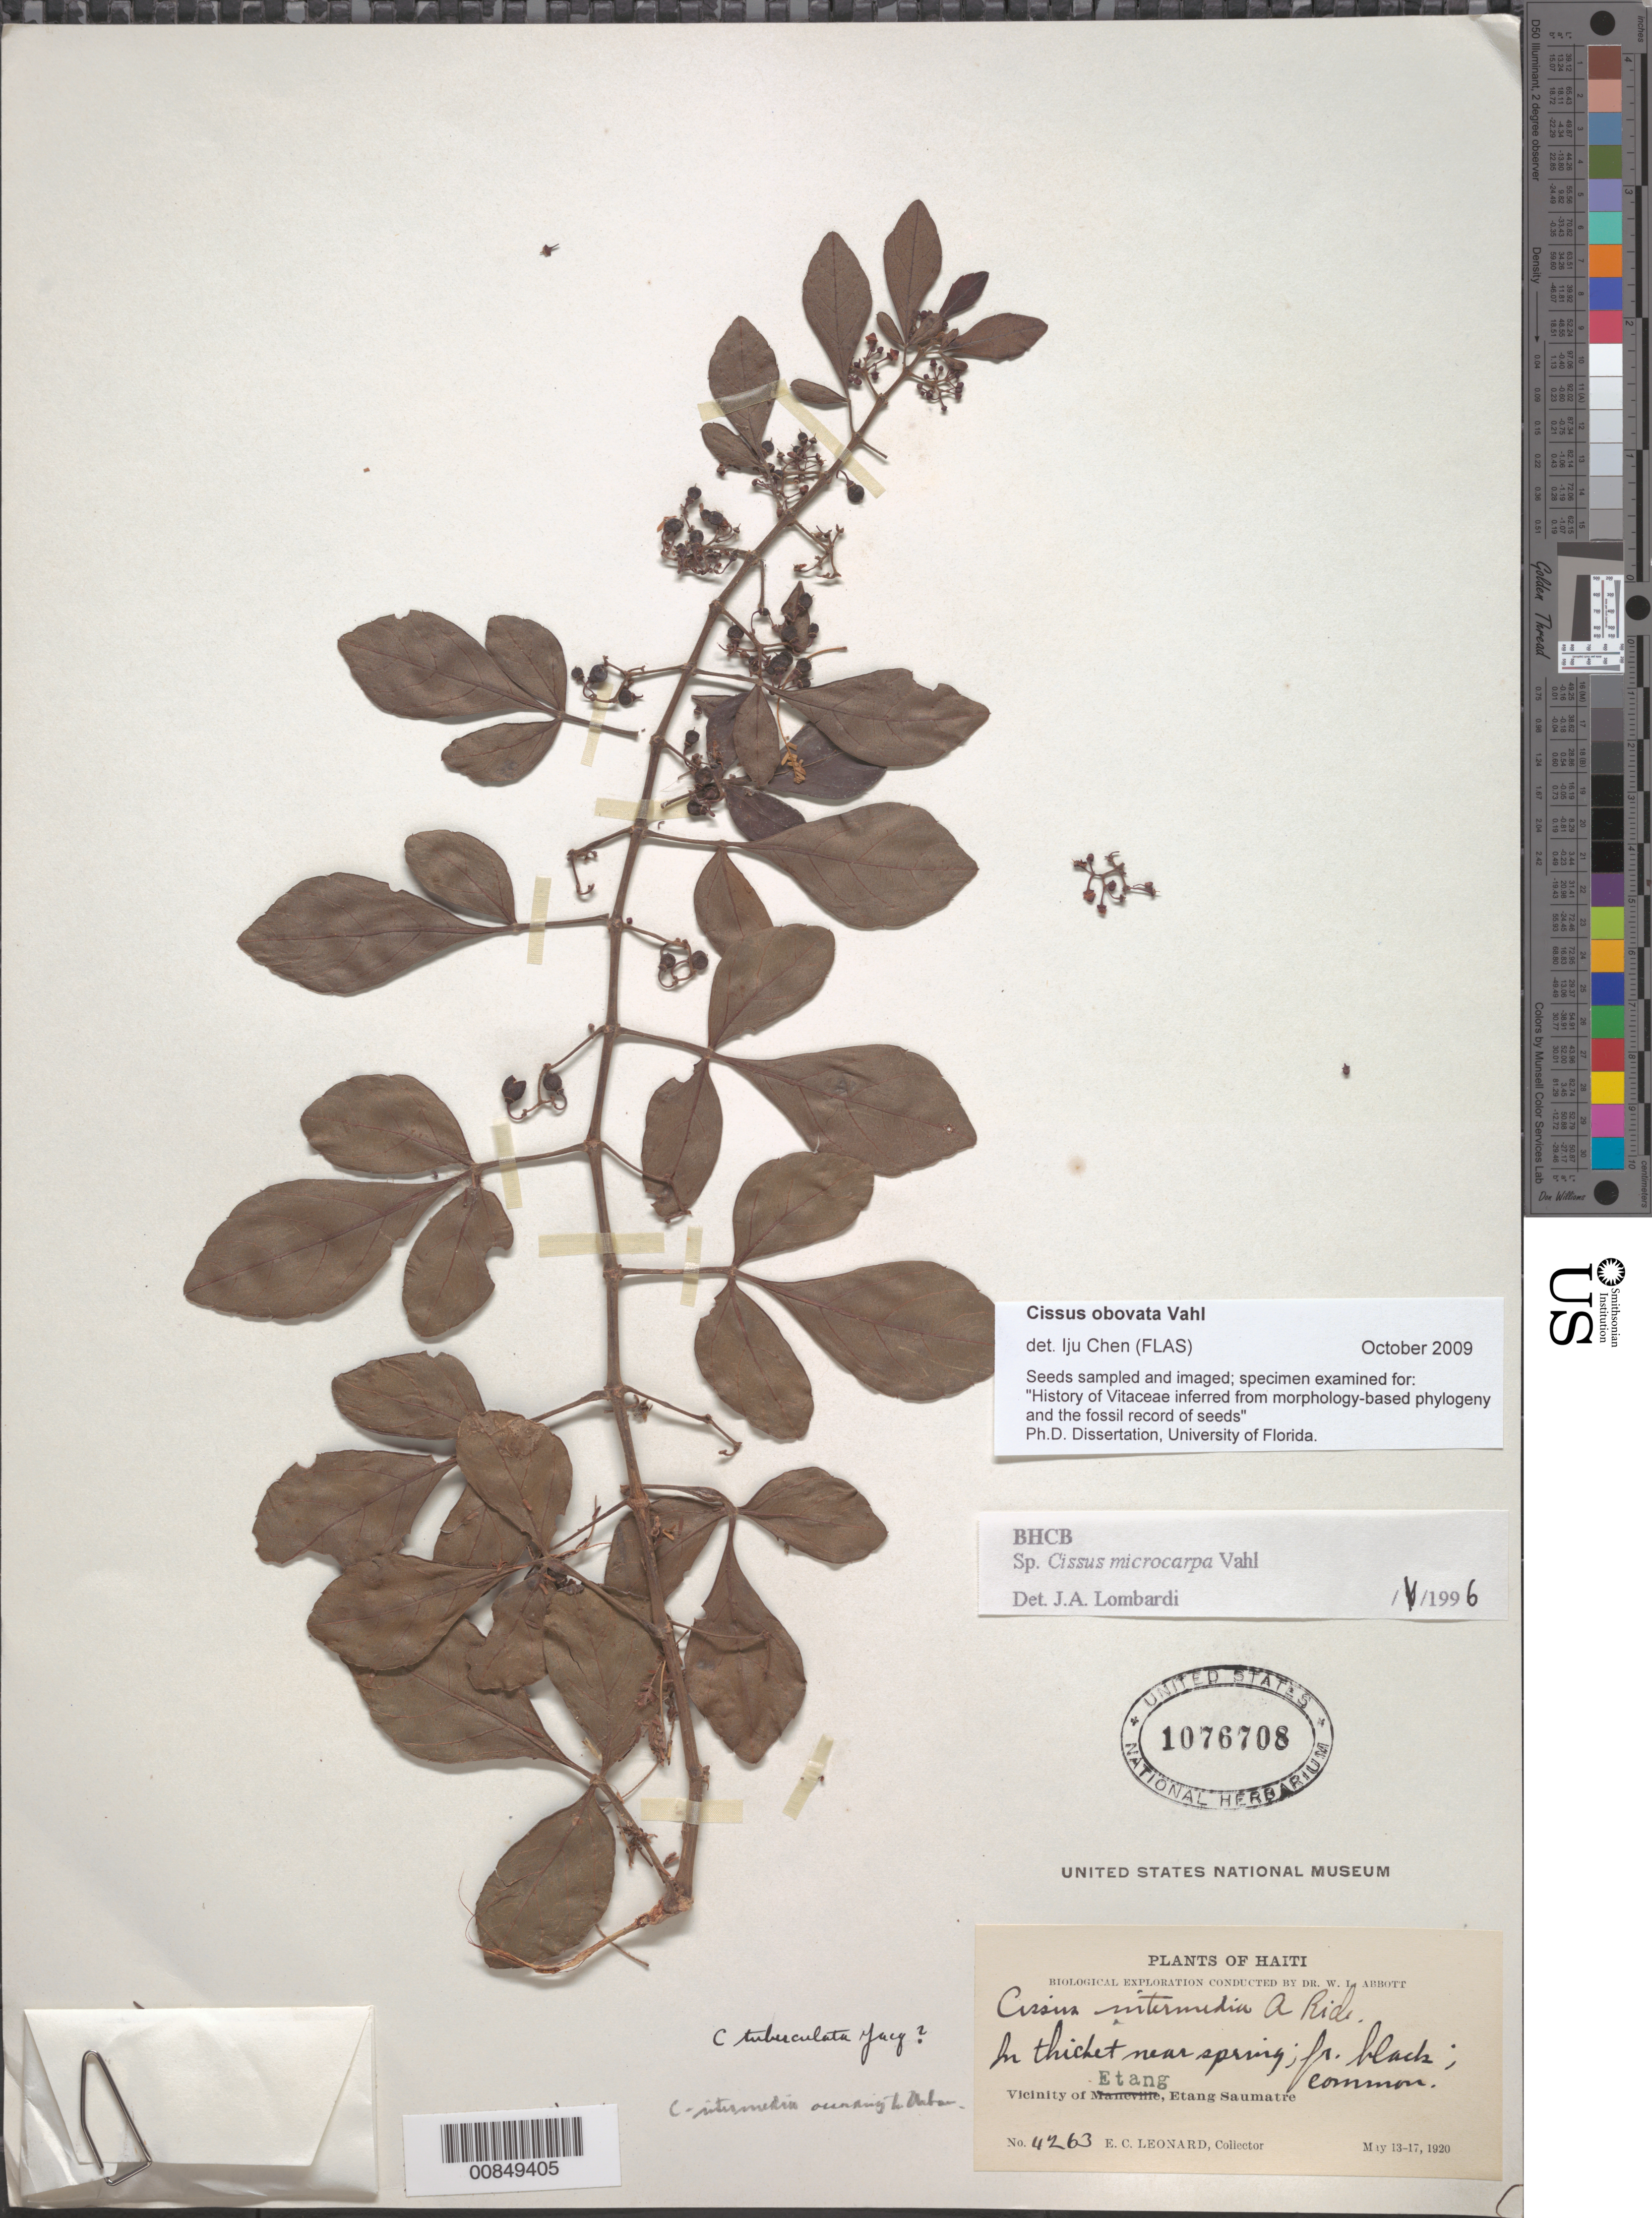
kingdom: Plantae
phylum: Tracheophyta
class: Magnoliopsida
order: Vitales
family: Vitaceae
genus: Cissus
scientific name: Cissus obovata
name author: Vahl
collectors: E. C. Leonard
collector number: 4263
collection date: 1920-05-13/1920-05-17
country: Haiti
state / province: Ouest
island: Hispaniola Island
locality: Vicinity of Etang, Etang Saumâtre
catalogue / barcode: US 1076708